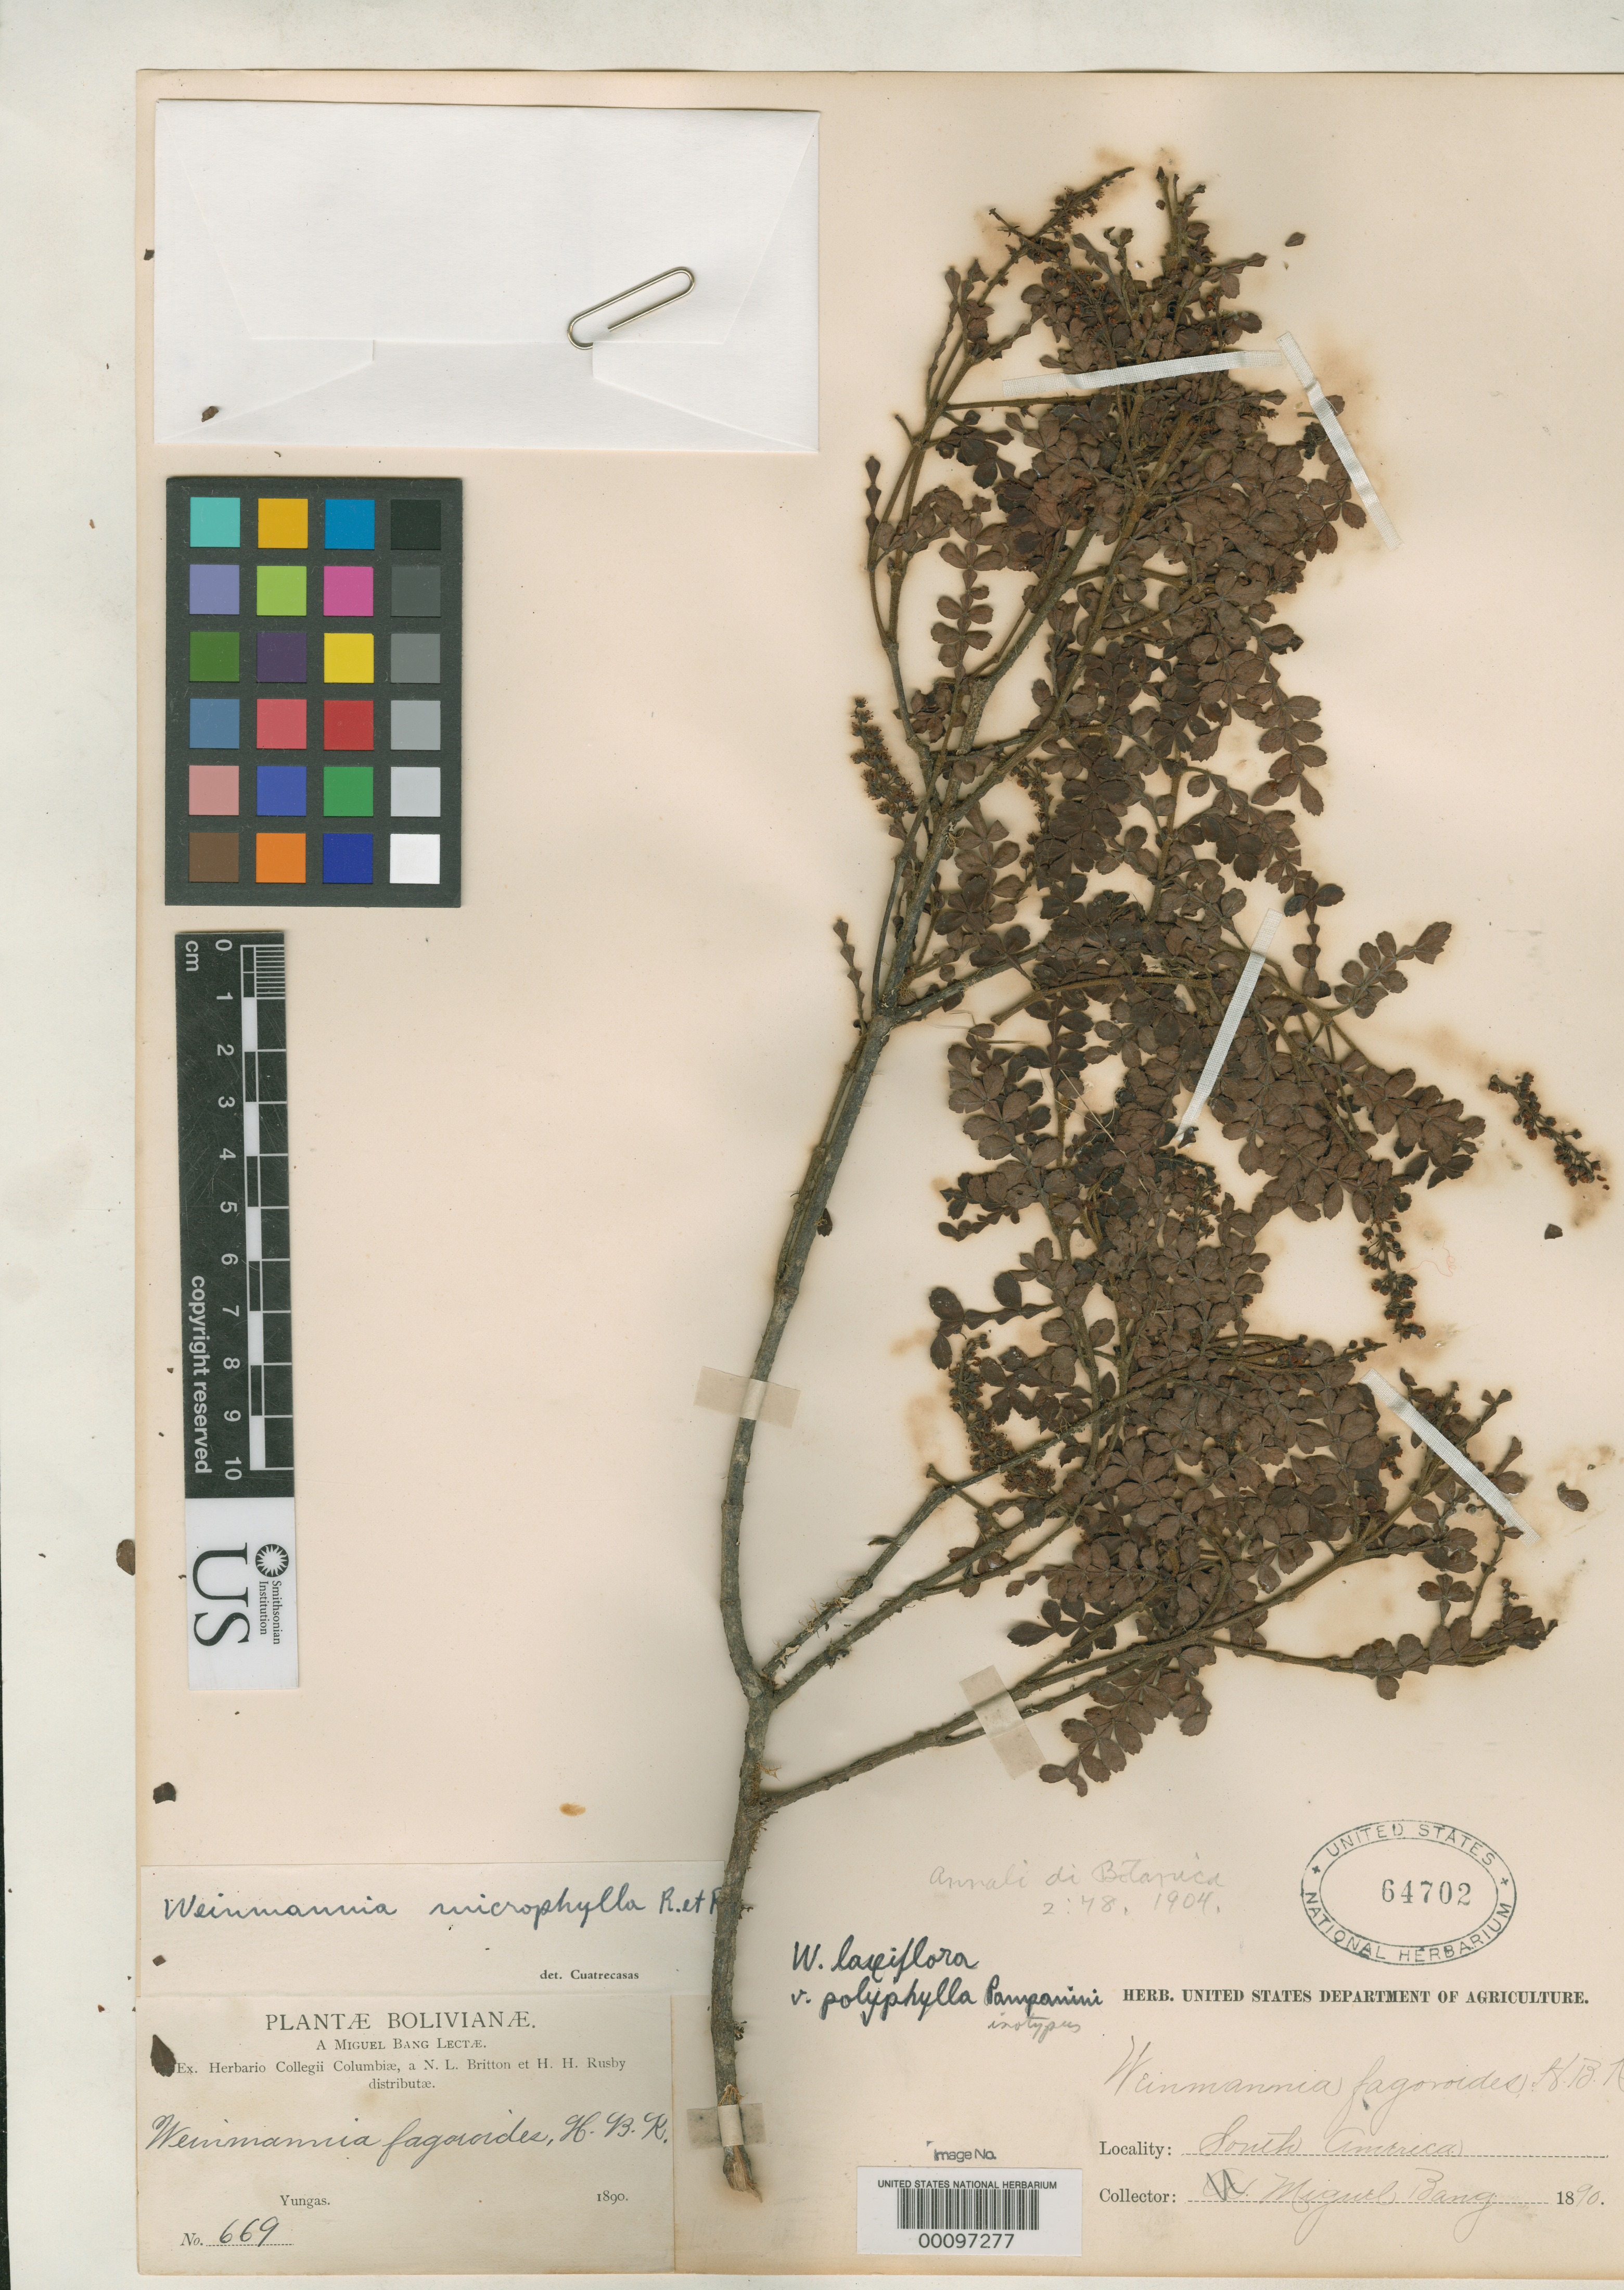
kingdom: Plantae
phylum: Tracheophyta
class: Magnoliopsida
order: Oxalidales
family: Cunoniaceae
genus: Weinmannia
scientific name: Weinmannia microphylla var. polyphylla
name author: Pampanini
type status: Type Collection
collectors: M. Bang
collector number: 669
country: Bolivia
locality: Yungas.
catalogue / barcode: US 64702